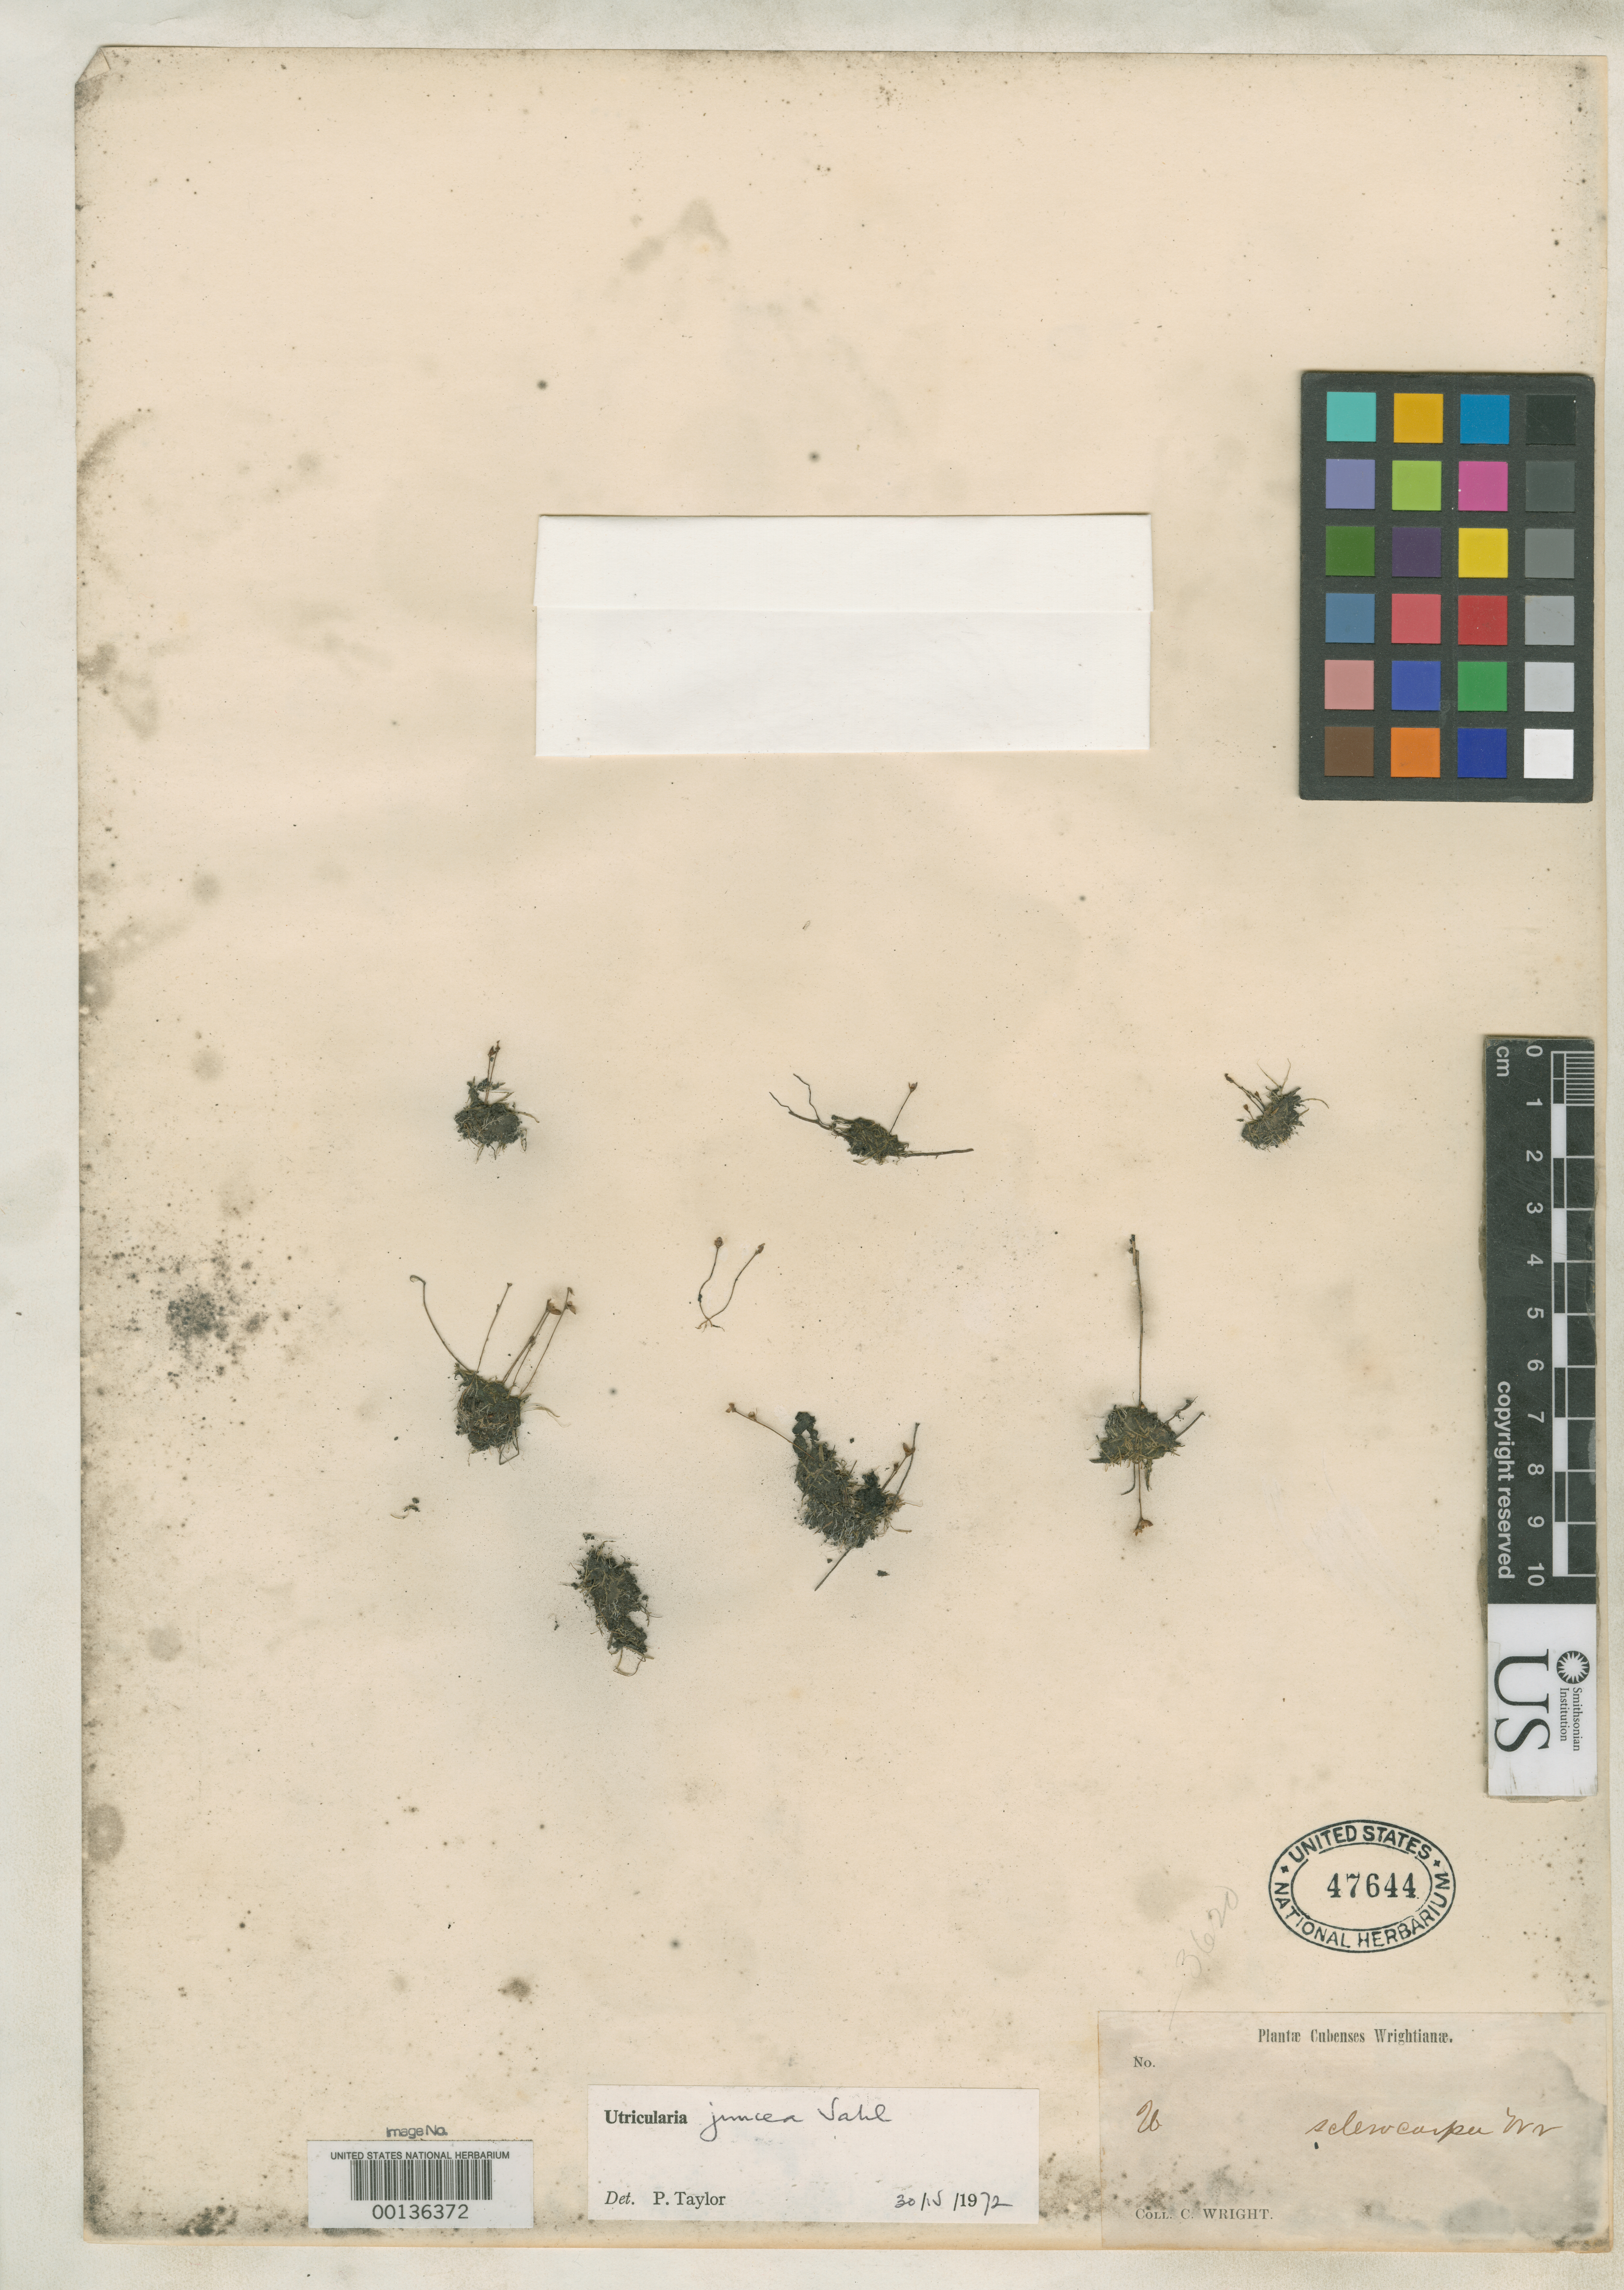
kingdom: Plantae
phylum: Tracheophyta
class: Magnoliopsida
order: Lamiales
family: Lentibulariaceae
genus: Utricularia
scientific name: Utricularia sclerocarpa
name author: C. Wright in Sauvalle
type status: Isotype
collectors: C. Wright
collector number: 3620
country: Cuba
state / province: Pinar del Río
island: Greater Antilles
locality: Lamaquina.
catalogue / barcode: US 47644